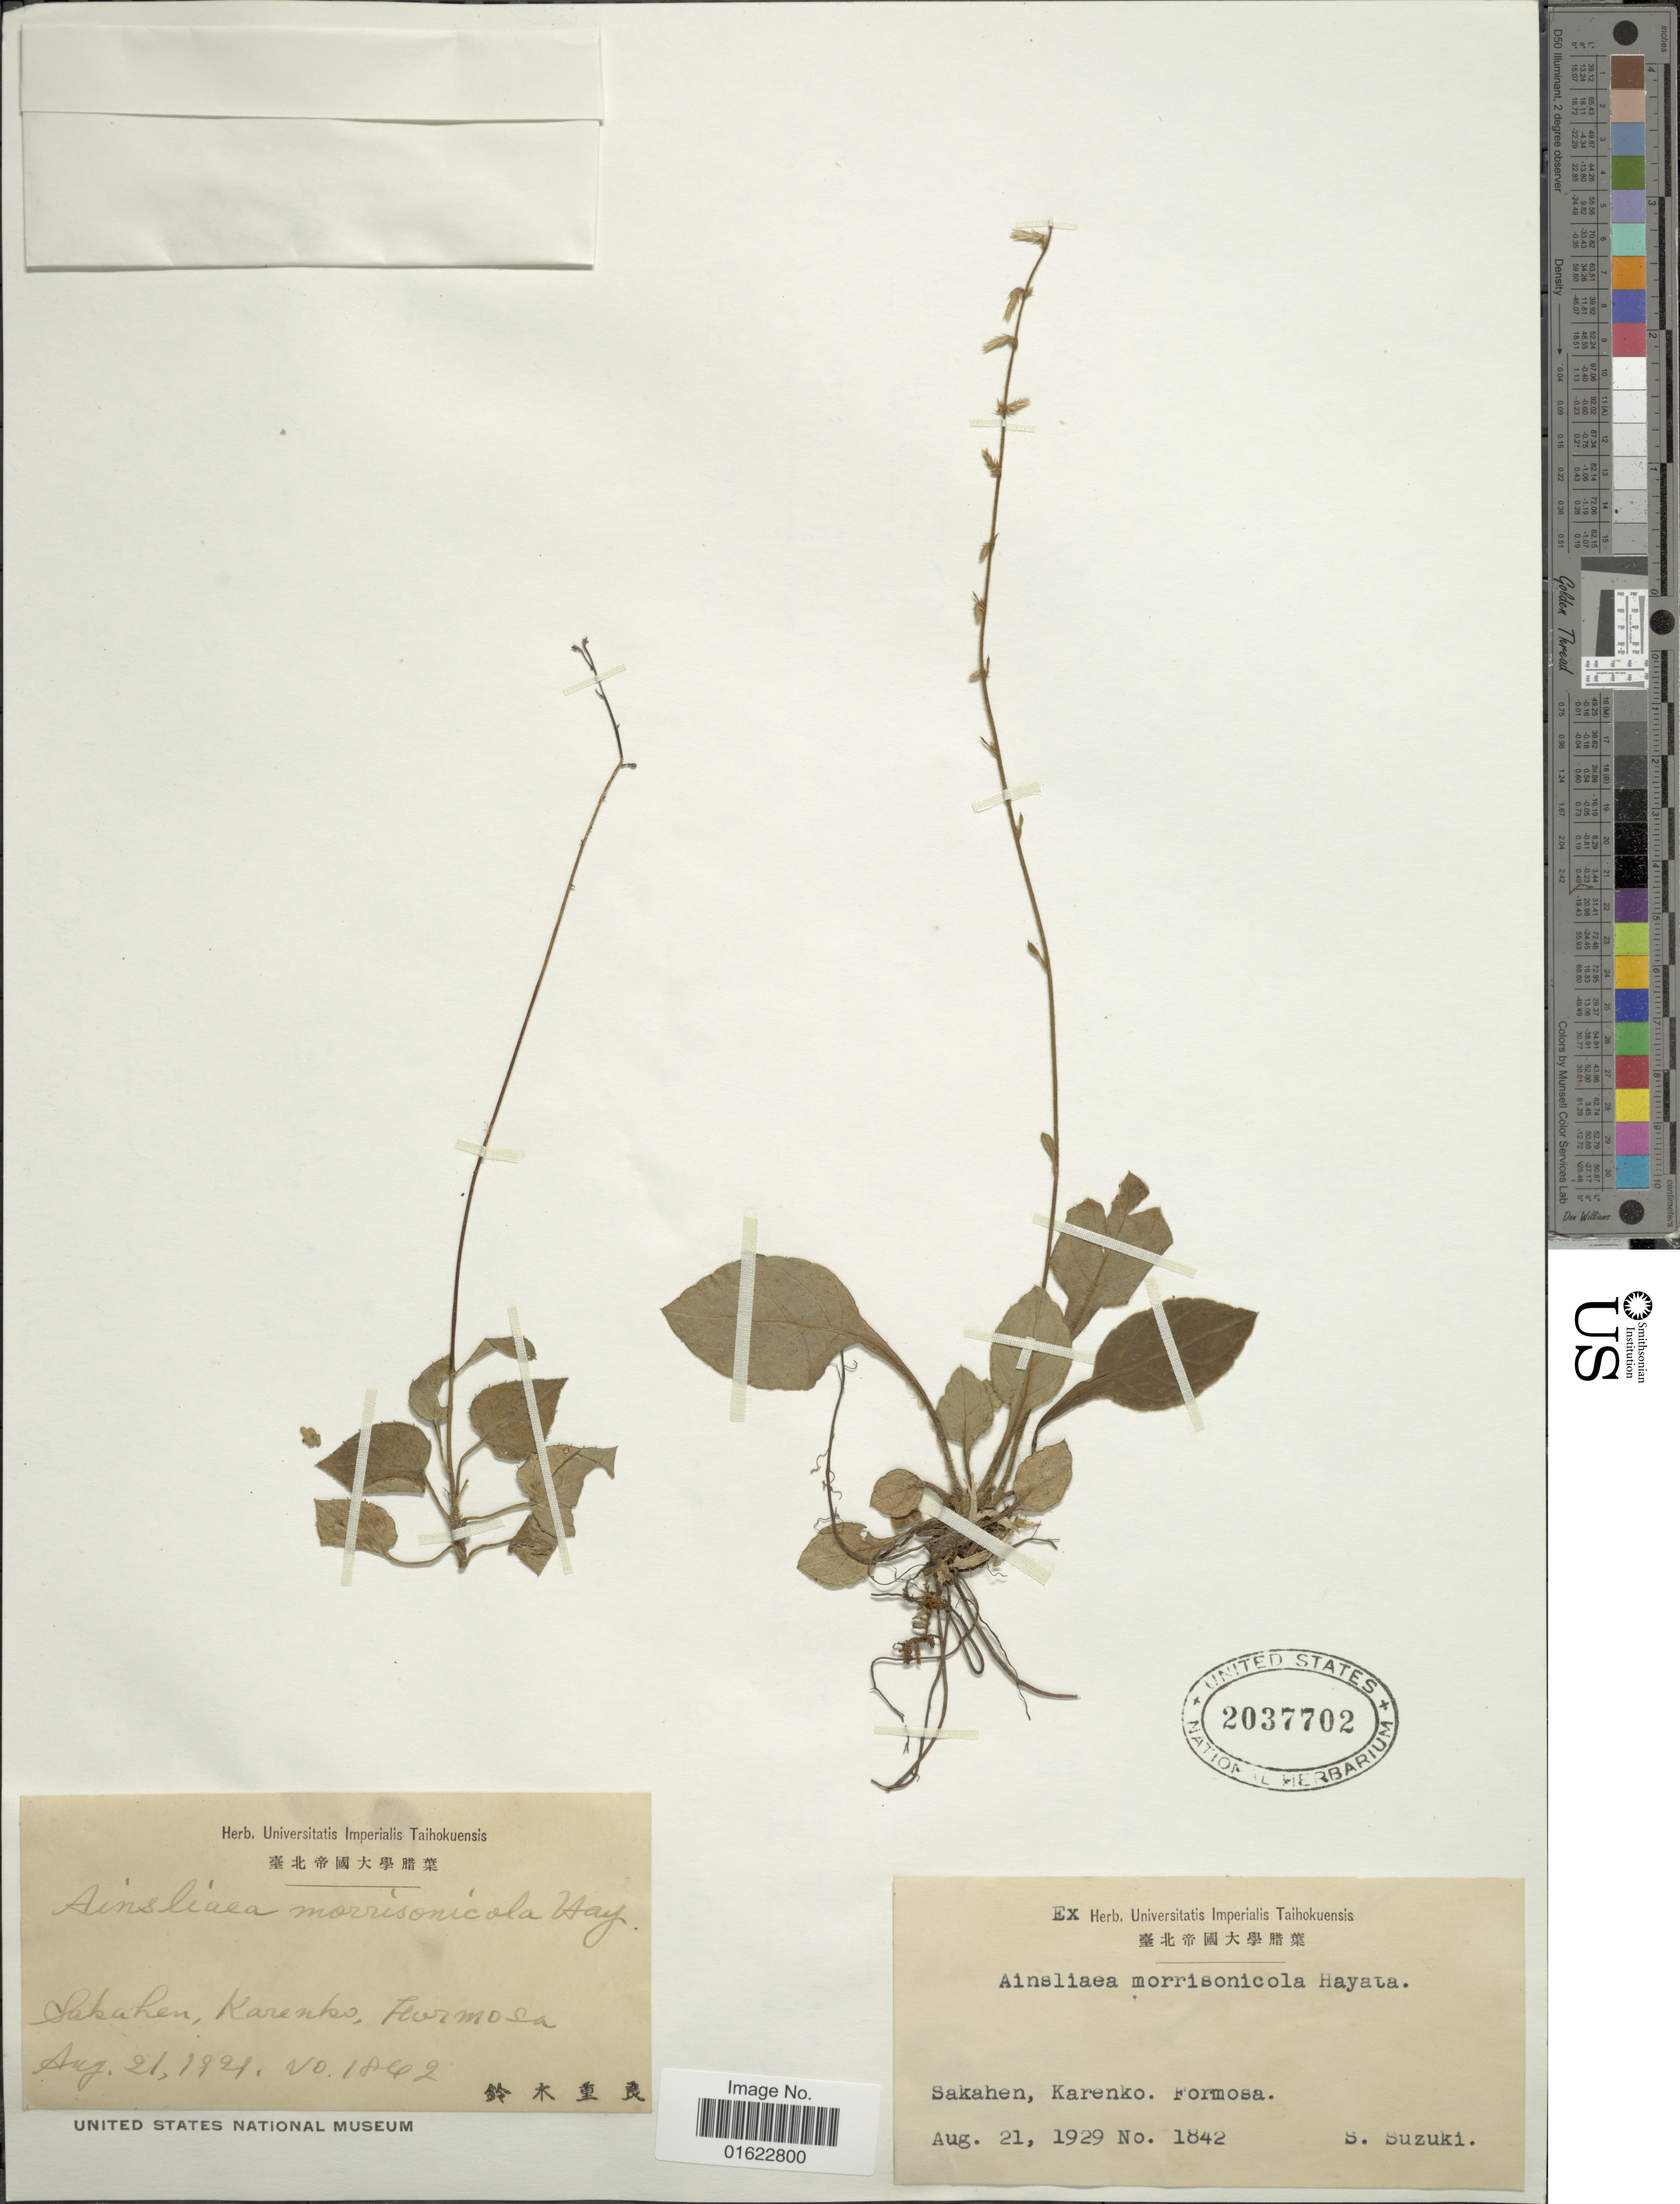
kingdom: Plantae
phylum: Tracheophyta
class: Magnoliopsida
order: Asterales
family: Asteraceae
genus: Ainsliaea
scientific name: Ainsliaea morrisonicola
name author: Hayata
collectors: S. Suzuki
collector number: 1842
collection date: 1929-08-21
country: Taiwan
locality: Sakahen, Karenko. Formosa.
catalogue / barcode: US 2037702